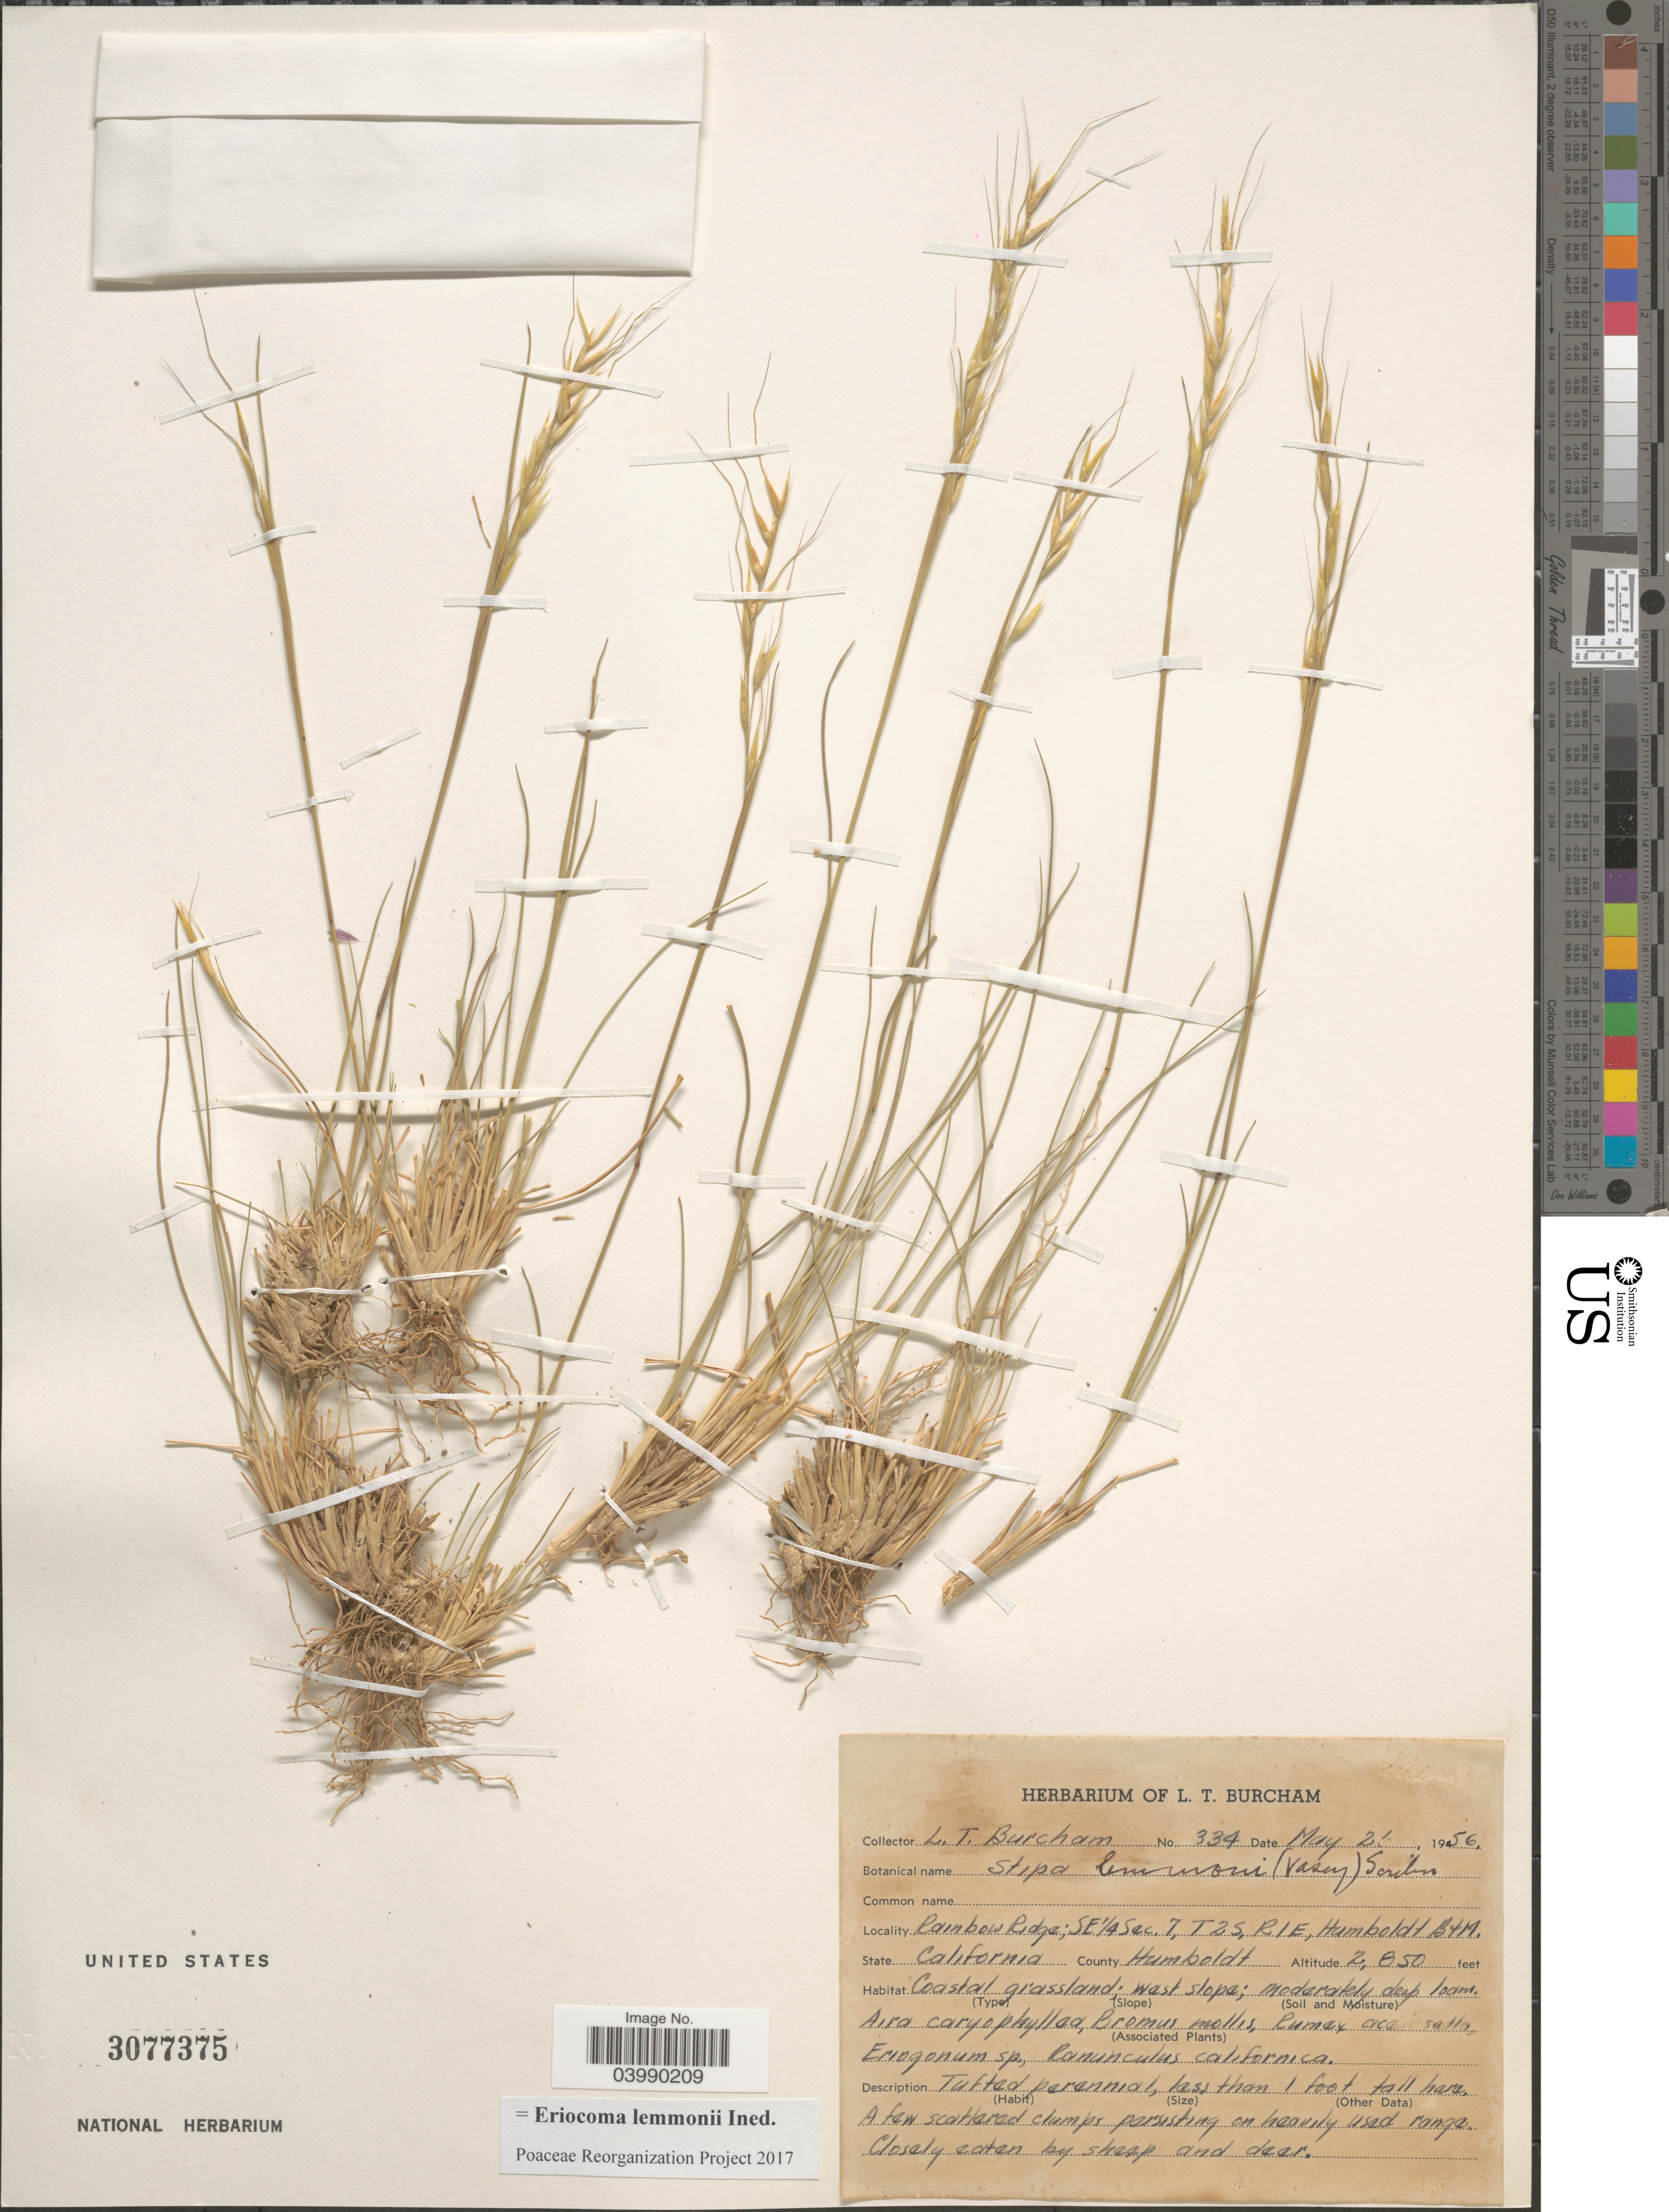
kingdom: Plantae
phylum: Tracheophyta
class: Liliopsida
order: Poales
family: Poaceae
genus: Eriocoma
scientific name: Eriocoma lemmonii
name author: (Vasey) Romasch.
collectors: L. Burcham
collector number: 334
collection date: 1956-05-26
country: United States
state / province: California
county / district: Humboldt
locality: Rainbow Ridge; SE ¼ Sec. 7, T2S, R1E, Humboldt B+M. County Humboldt.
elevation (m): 869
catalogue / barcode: US 3077375